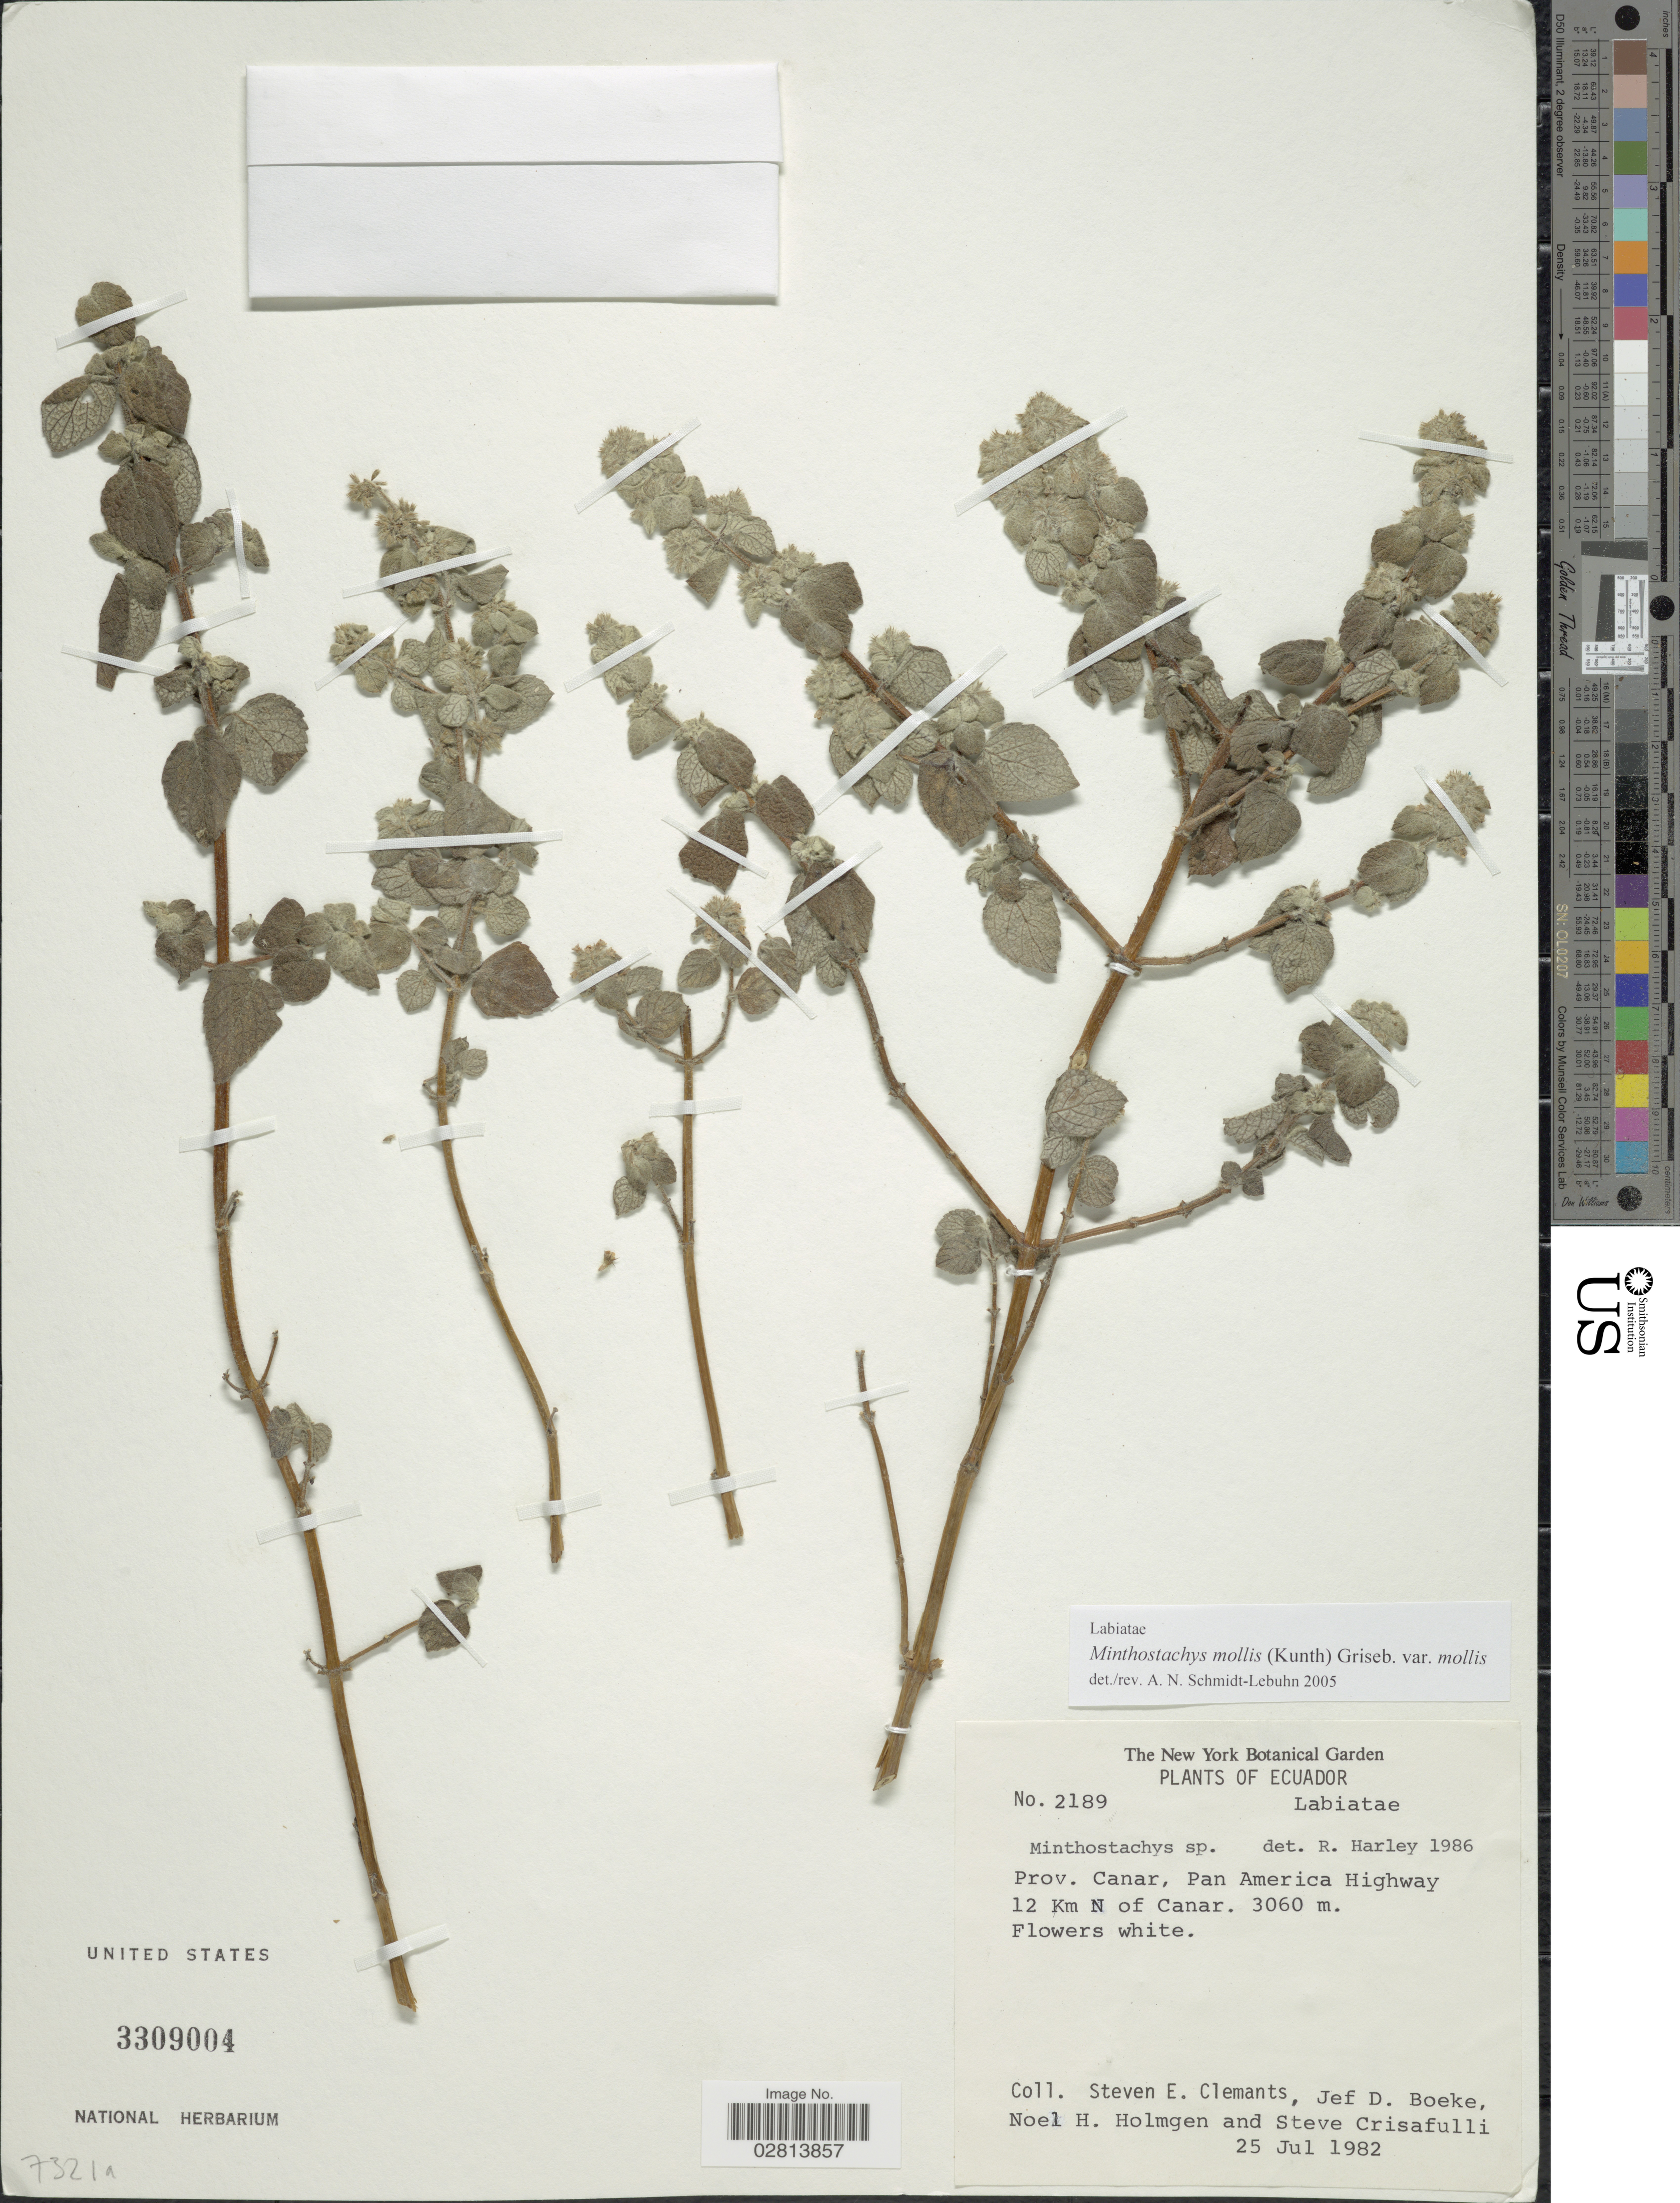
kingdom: Plantae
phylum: Tracheophyta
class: Magnoliopsida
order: Lamiales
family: Lamiaceae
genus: Minthostachys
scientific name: Minthostachys mollis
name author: (Kunth) Griseb.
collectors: S. Clemants, J. Boeke, N. Holmgen & S. Crisafulli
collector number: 2189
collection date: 1982-07-25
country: Ecuador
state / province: Cañar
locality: Prov. Canar, Pan American Highway 12 Km N of Canar.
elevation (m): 3060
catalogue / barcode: US 3309004